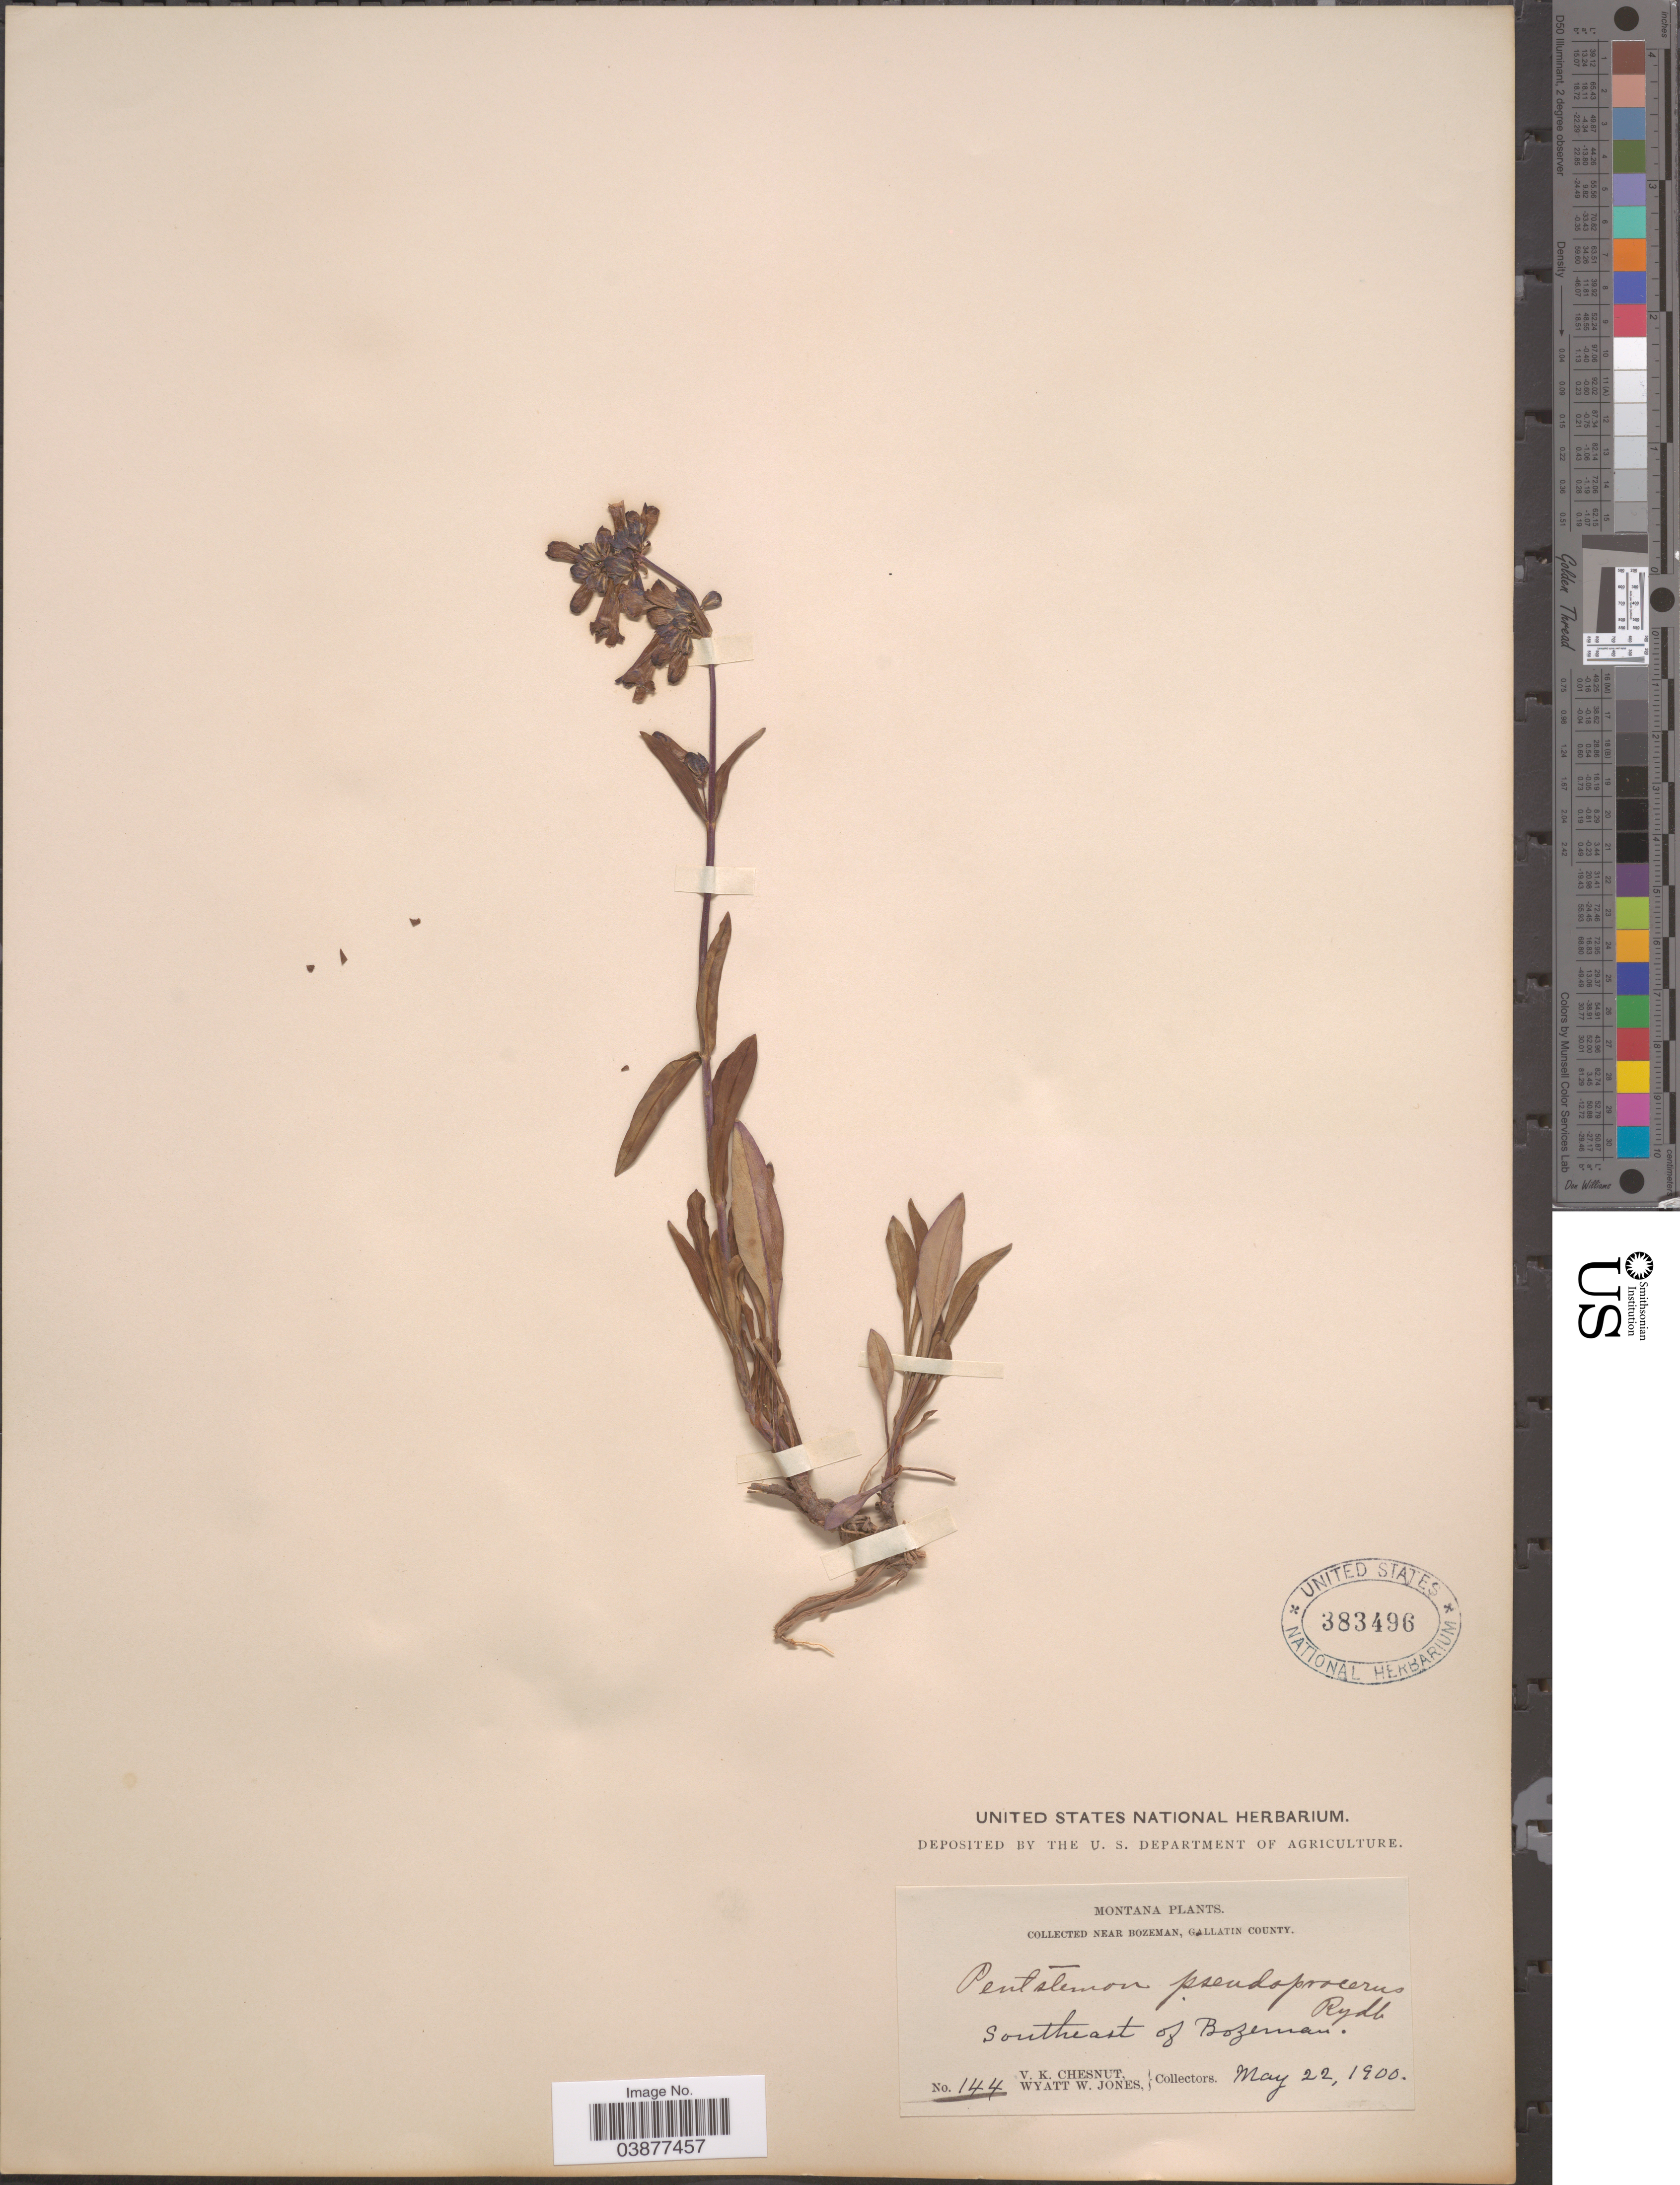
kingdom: Plantae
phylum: Tracheophyta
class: Magnoliopsida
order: Lamiales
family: Plantaginaceae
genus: Penstemon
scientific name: Penstemon pseudoprocerus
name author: Rydb.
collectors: V. Chesnut & W. W. Jones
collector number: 144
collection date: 1900-05-22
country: United States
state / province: Montana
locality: Near Bozeman, Gallatin County. Southeast of Bozeman.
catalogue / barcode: US 383496